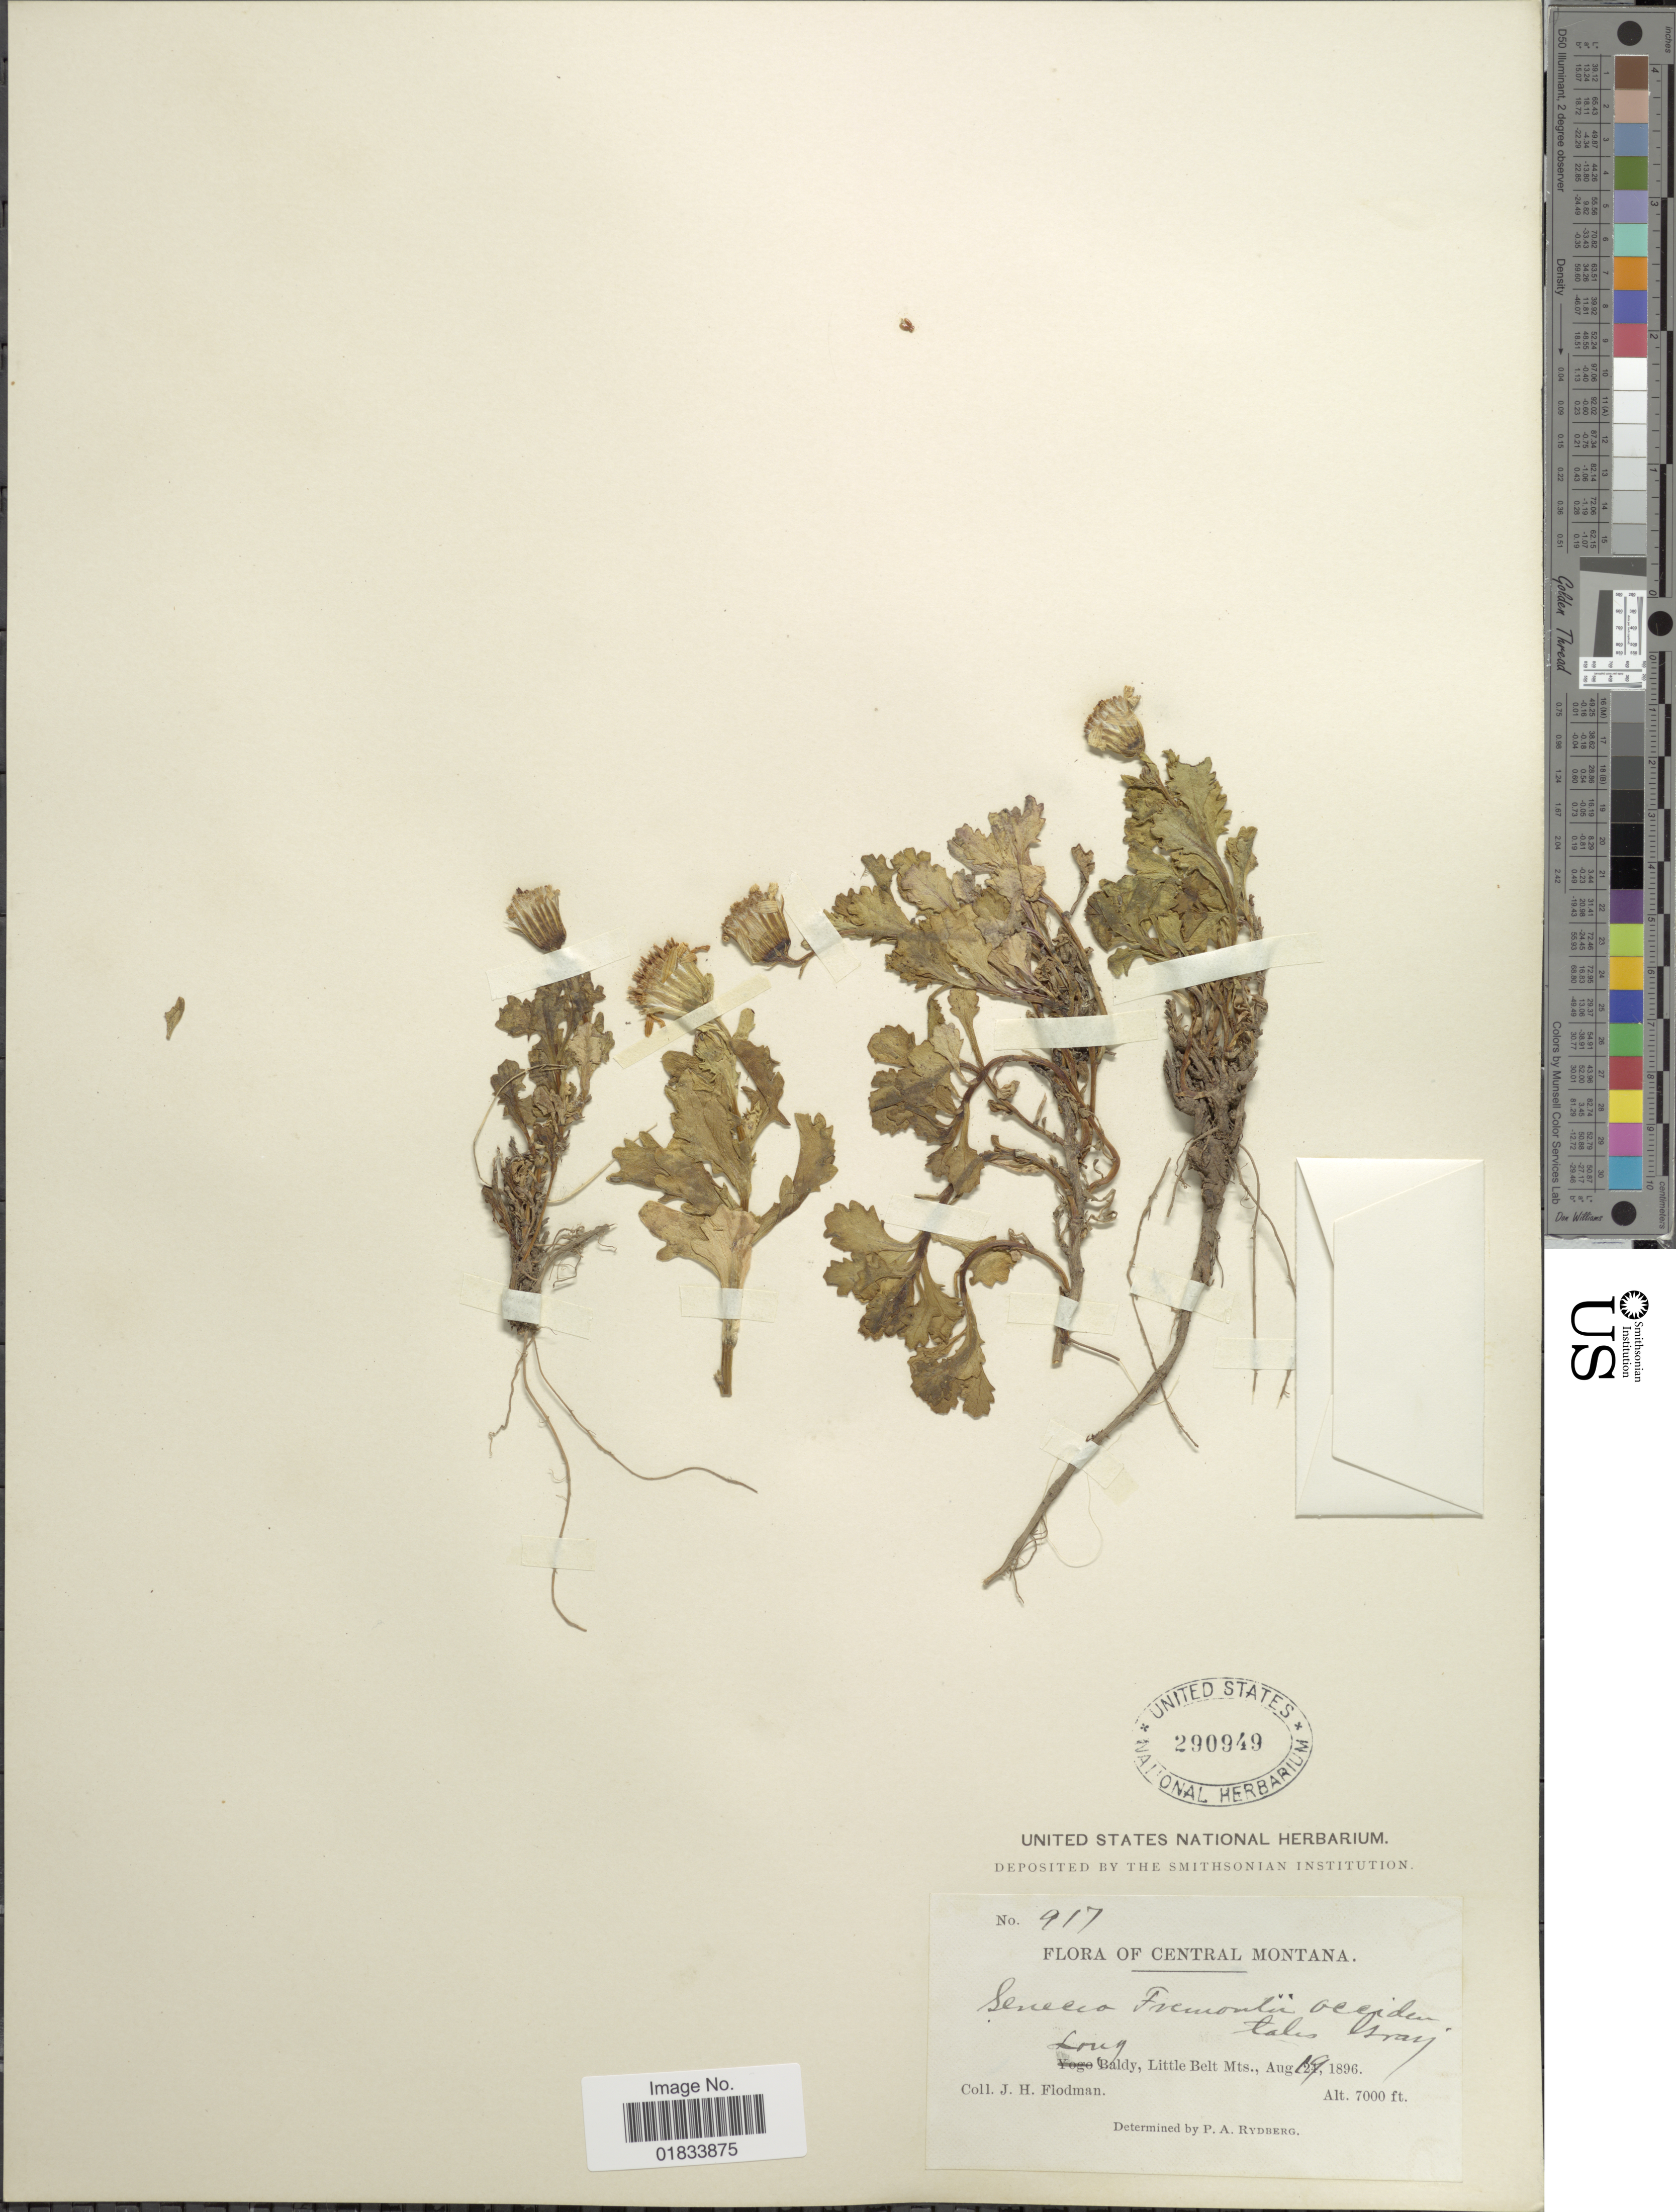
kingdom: Plantae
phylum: Tracheophyta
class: Magnoliopsida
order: Asterales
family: Asteraceae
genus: Senecio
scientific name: Senecio fremontii var. occidentalis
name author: A. Gray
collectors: J. Flodman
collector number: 917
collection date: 1896-08-19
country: United States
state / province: Montana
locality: Central Montana, Loug Baldy, Little Belt Mts.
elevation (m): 2134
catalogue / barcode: US 290949